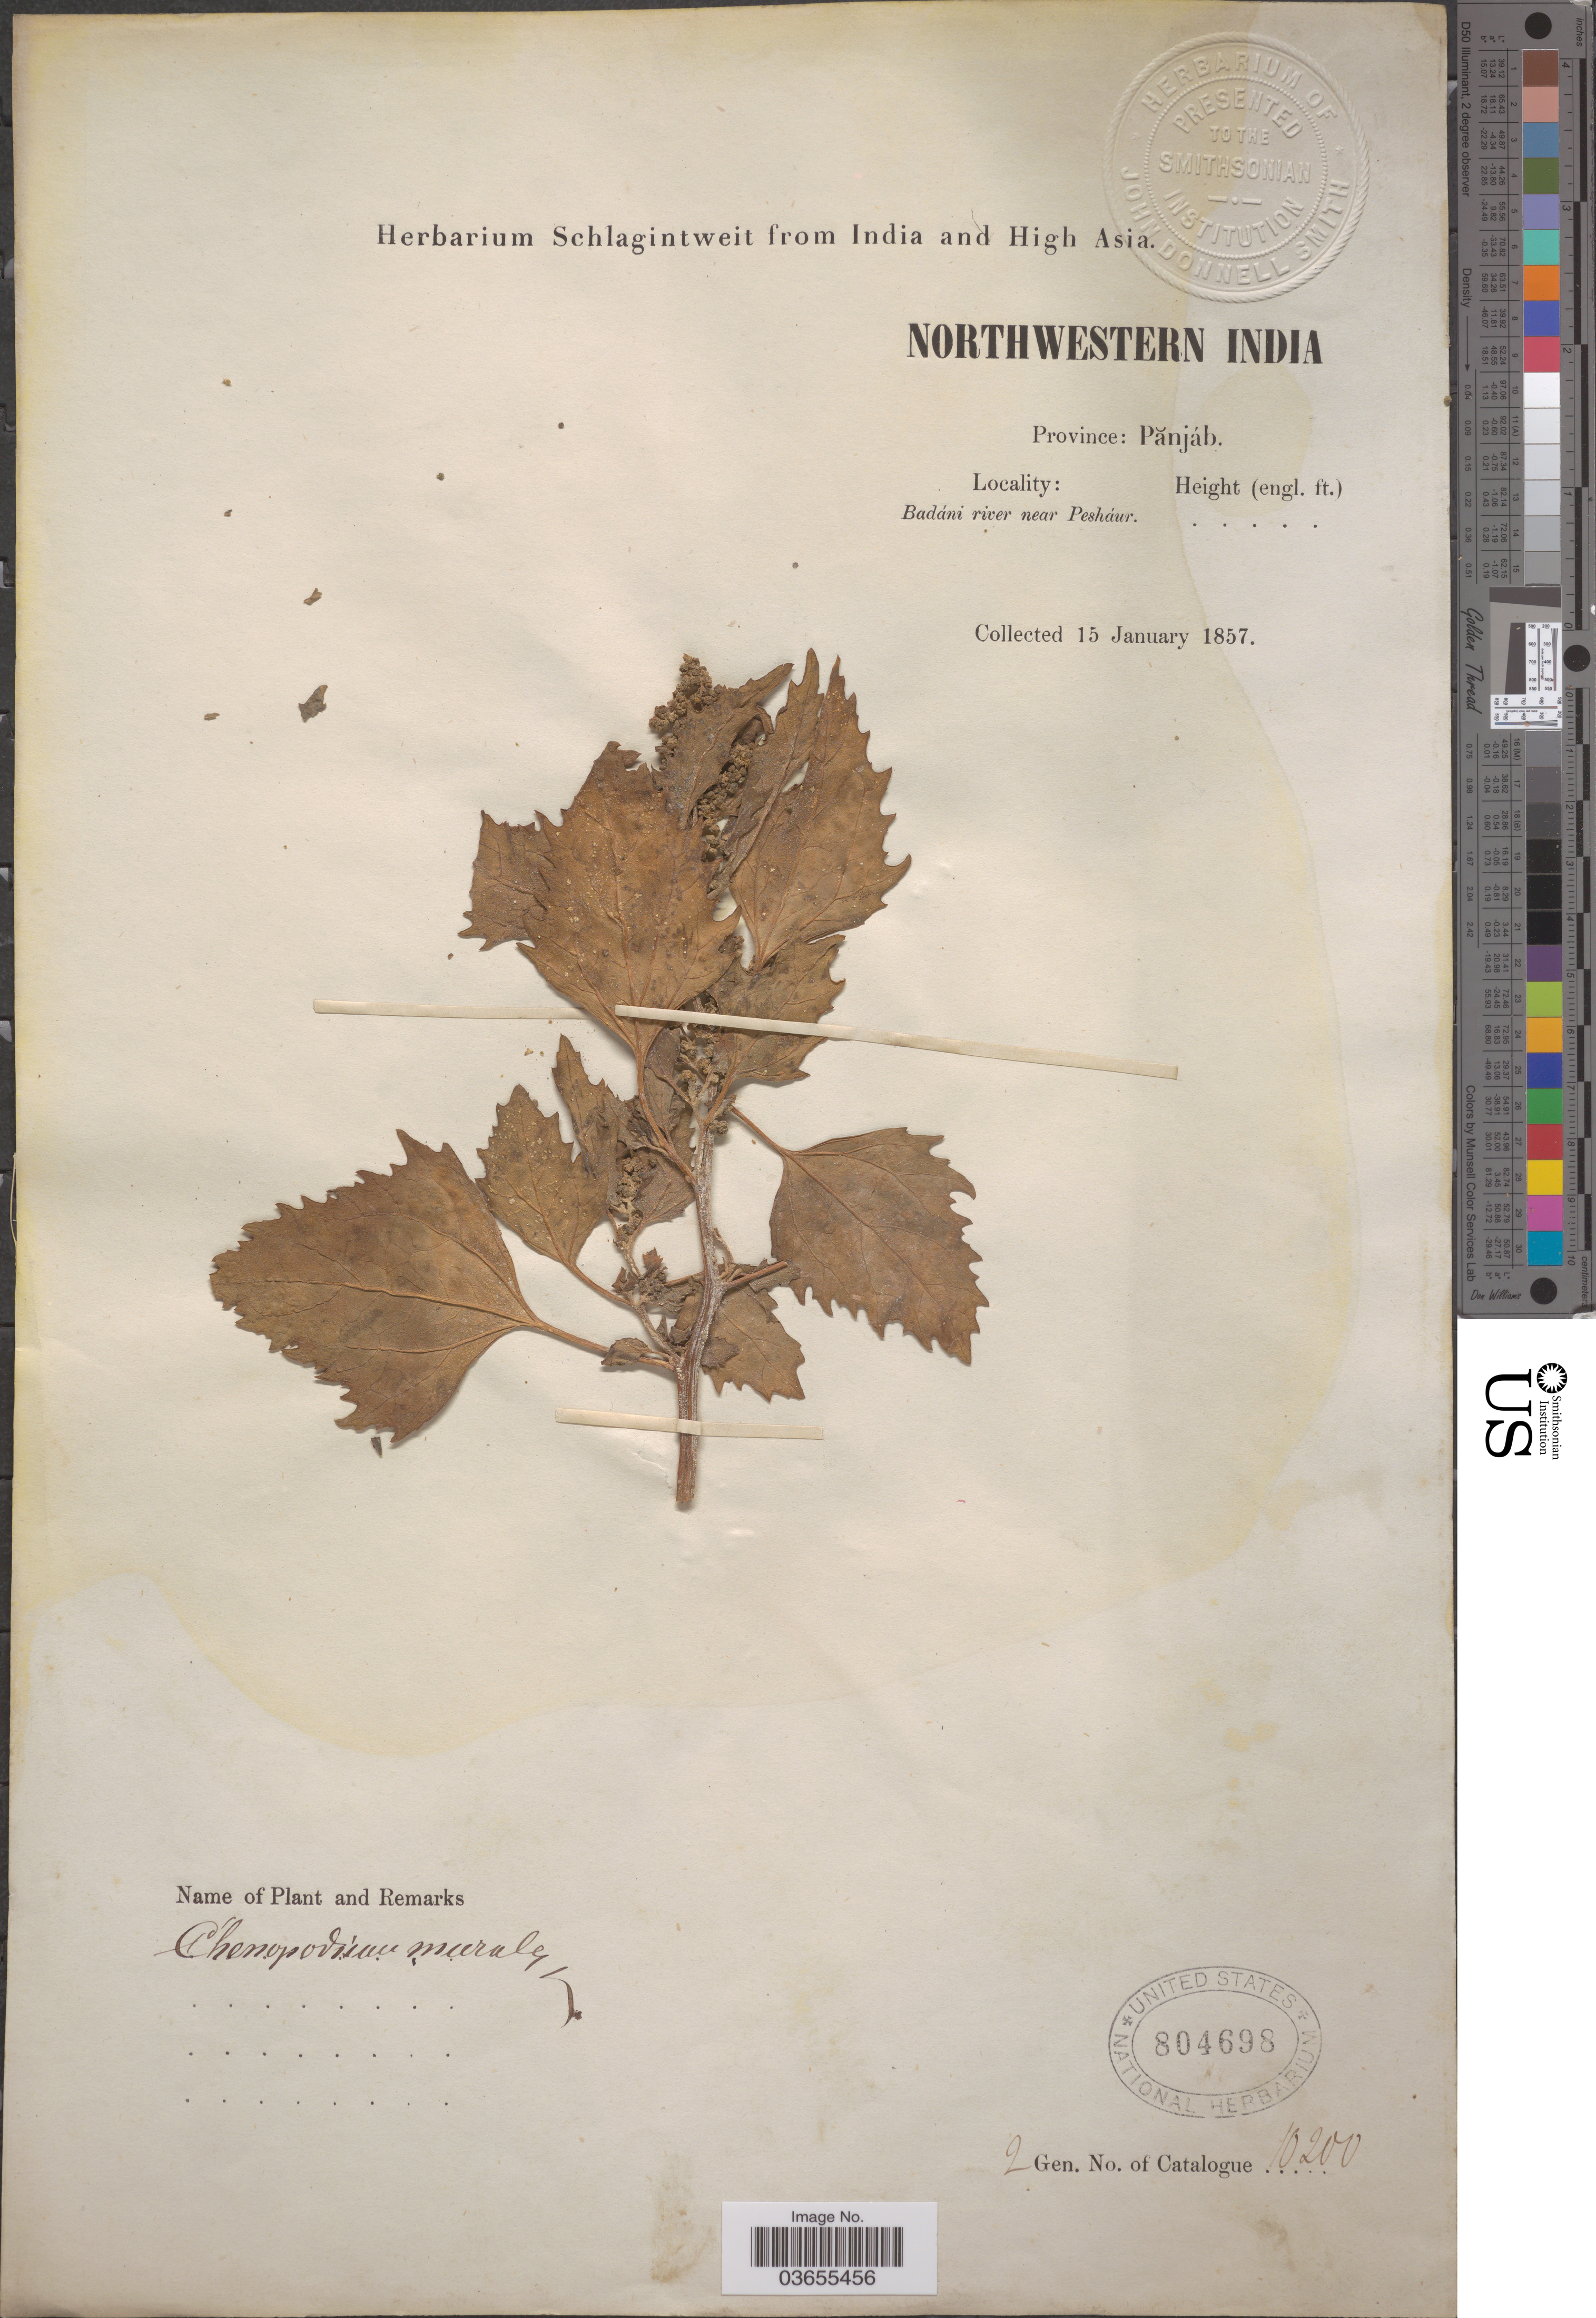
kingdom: Plantae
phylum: Tracheophyta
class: Magnoliopsida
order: Caryophyllales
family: Amaranthaceae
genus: Chenopodium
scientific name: Chenopodium murale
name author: L.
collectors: ex herb. Schlagintweit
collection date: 1857-01-15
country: India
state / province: Punjab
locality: Northwestern India. Badáni river near Pesháur.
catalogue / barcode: US 804698